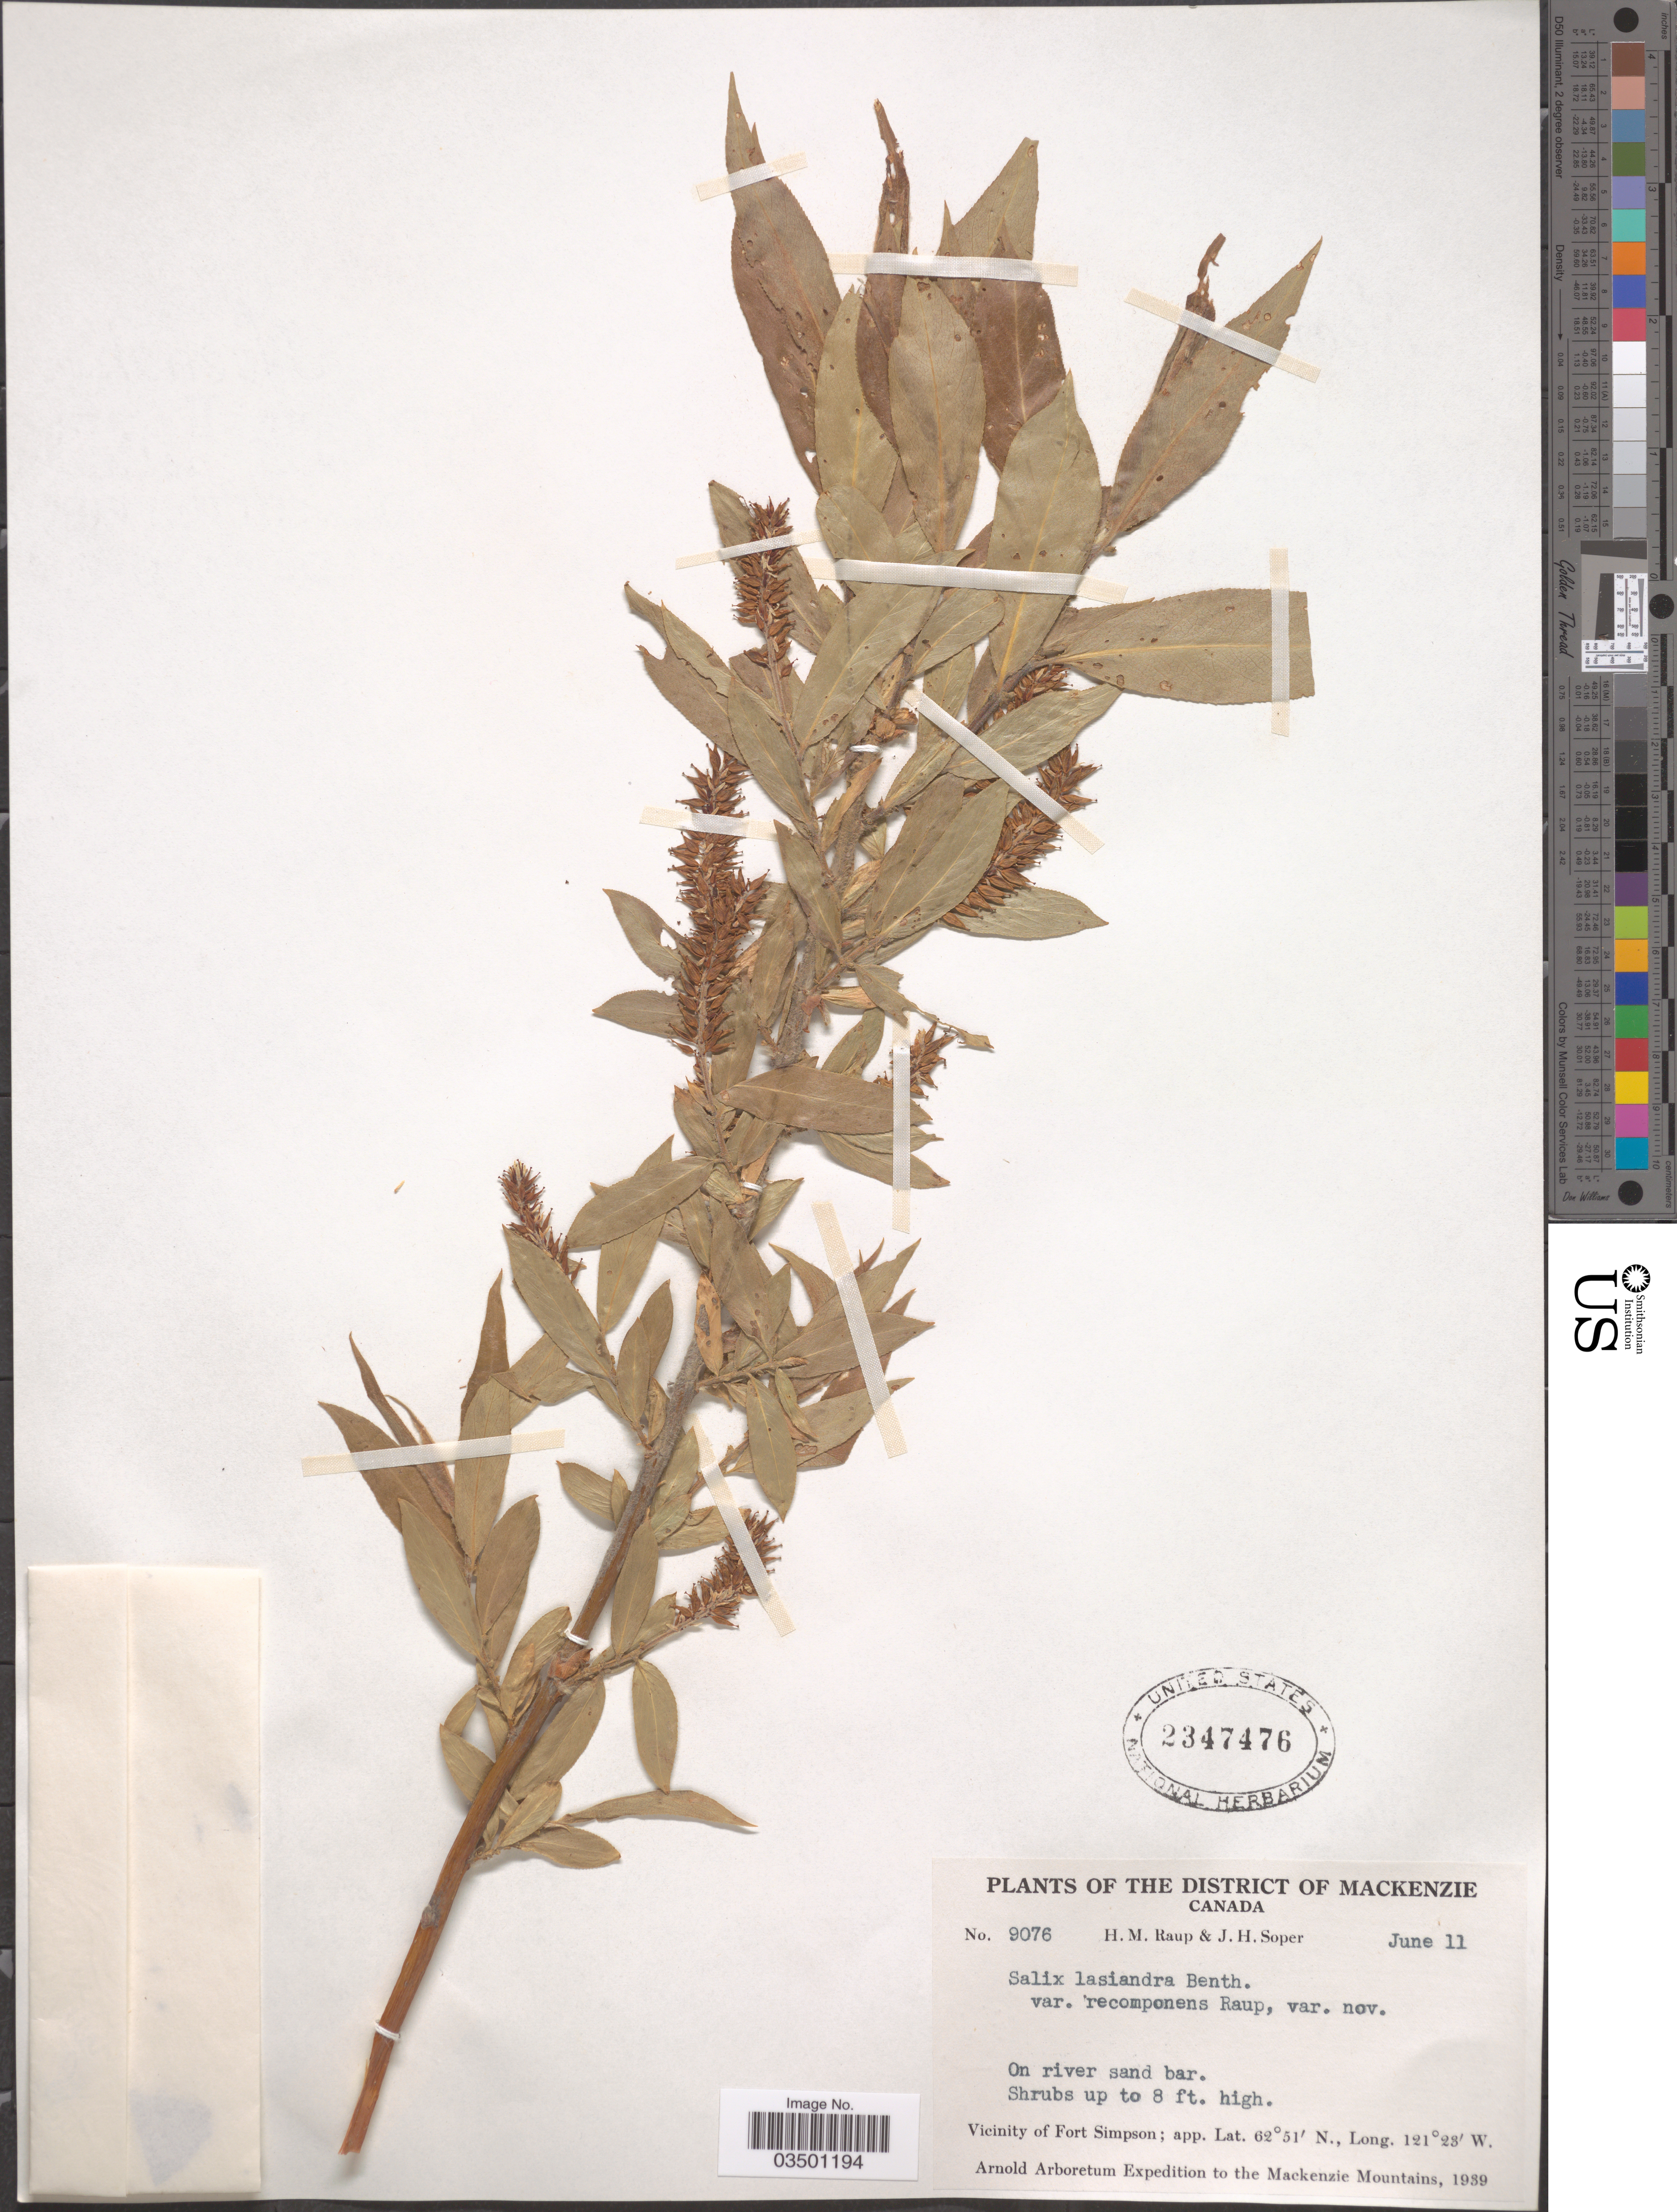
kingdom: Plantae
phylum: Tracheophyta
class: Magnoliopsida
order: Malpighiales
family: Salicaceae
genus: Salix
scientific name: Salix lasiandra var. recomponens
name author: Raup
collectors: H. Raup & J. H. Soper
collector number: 9076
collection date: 1939-06-11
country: Canada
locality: The District of Mackenzie. Vicinity of Fort Simpson. The Mackenzie Mountains.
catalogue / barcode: US 2347476